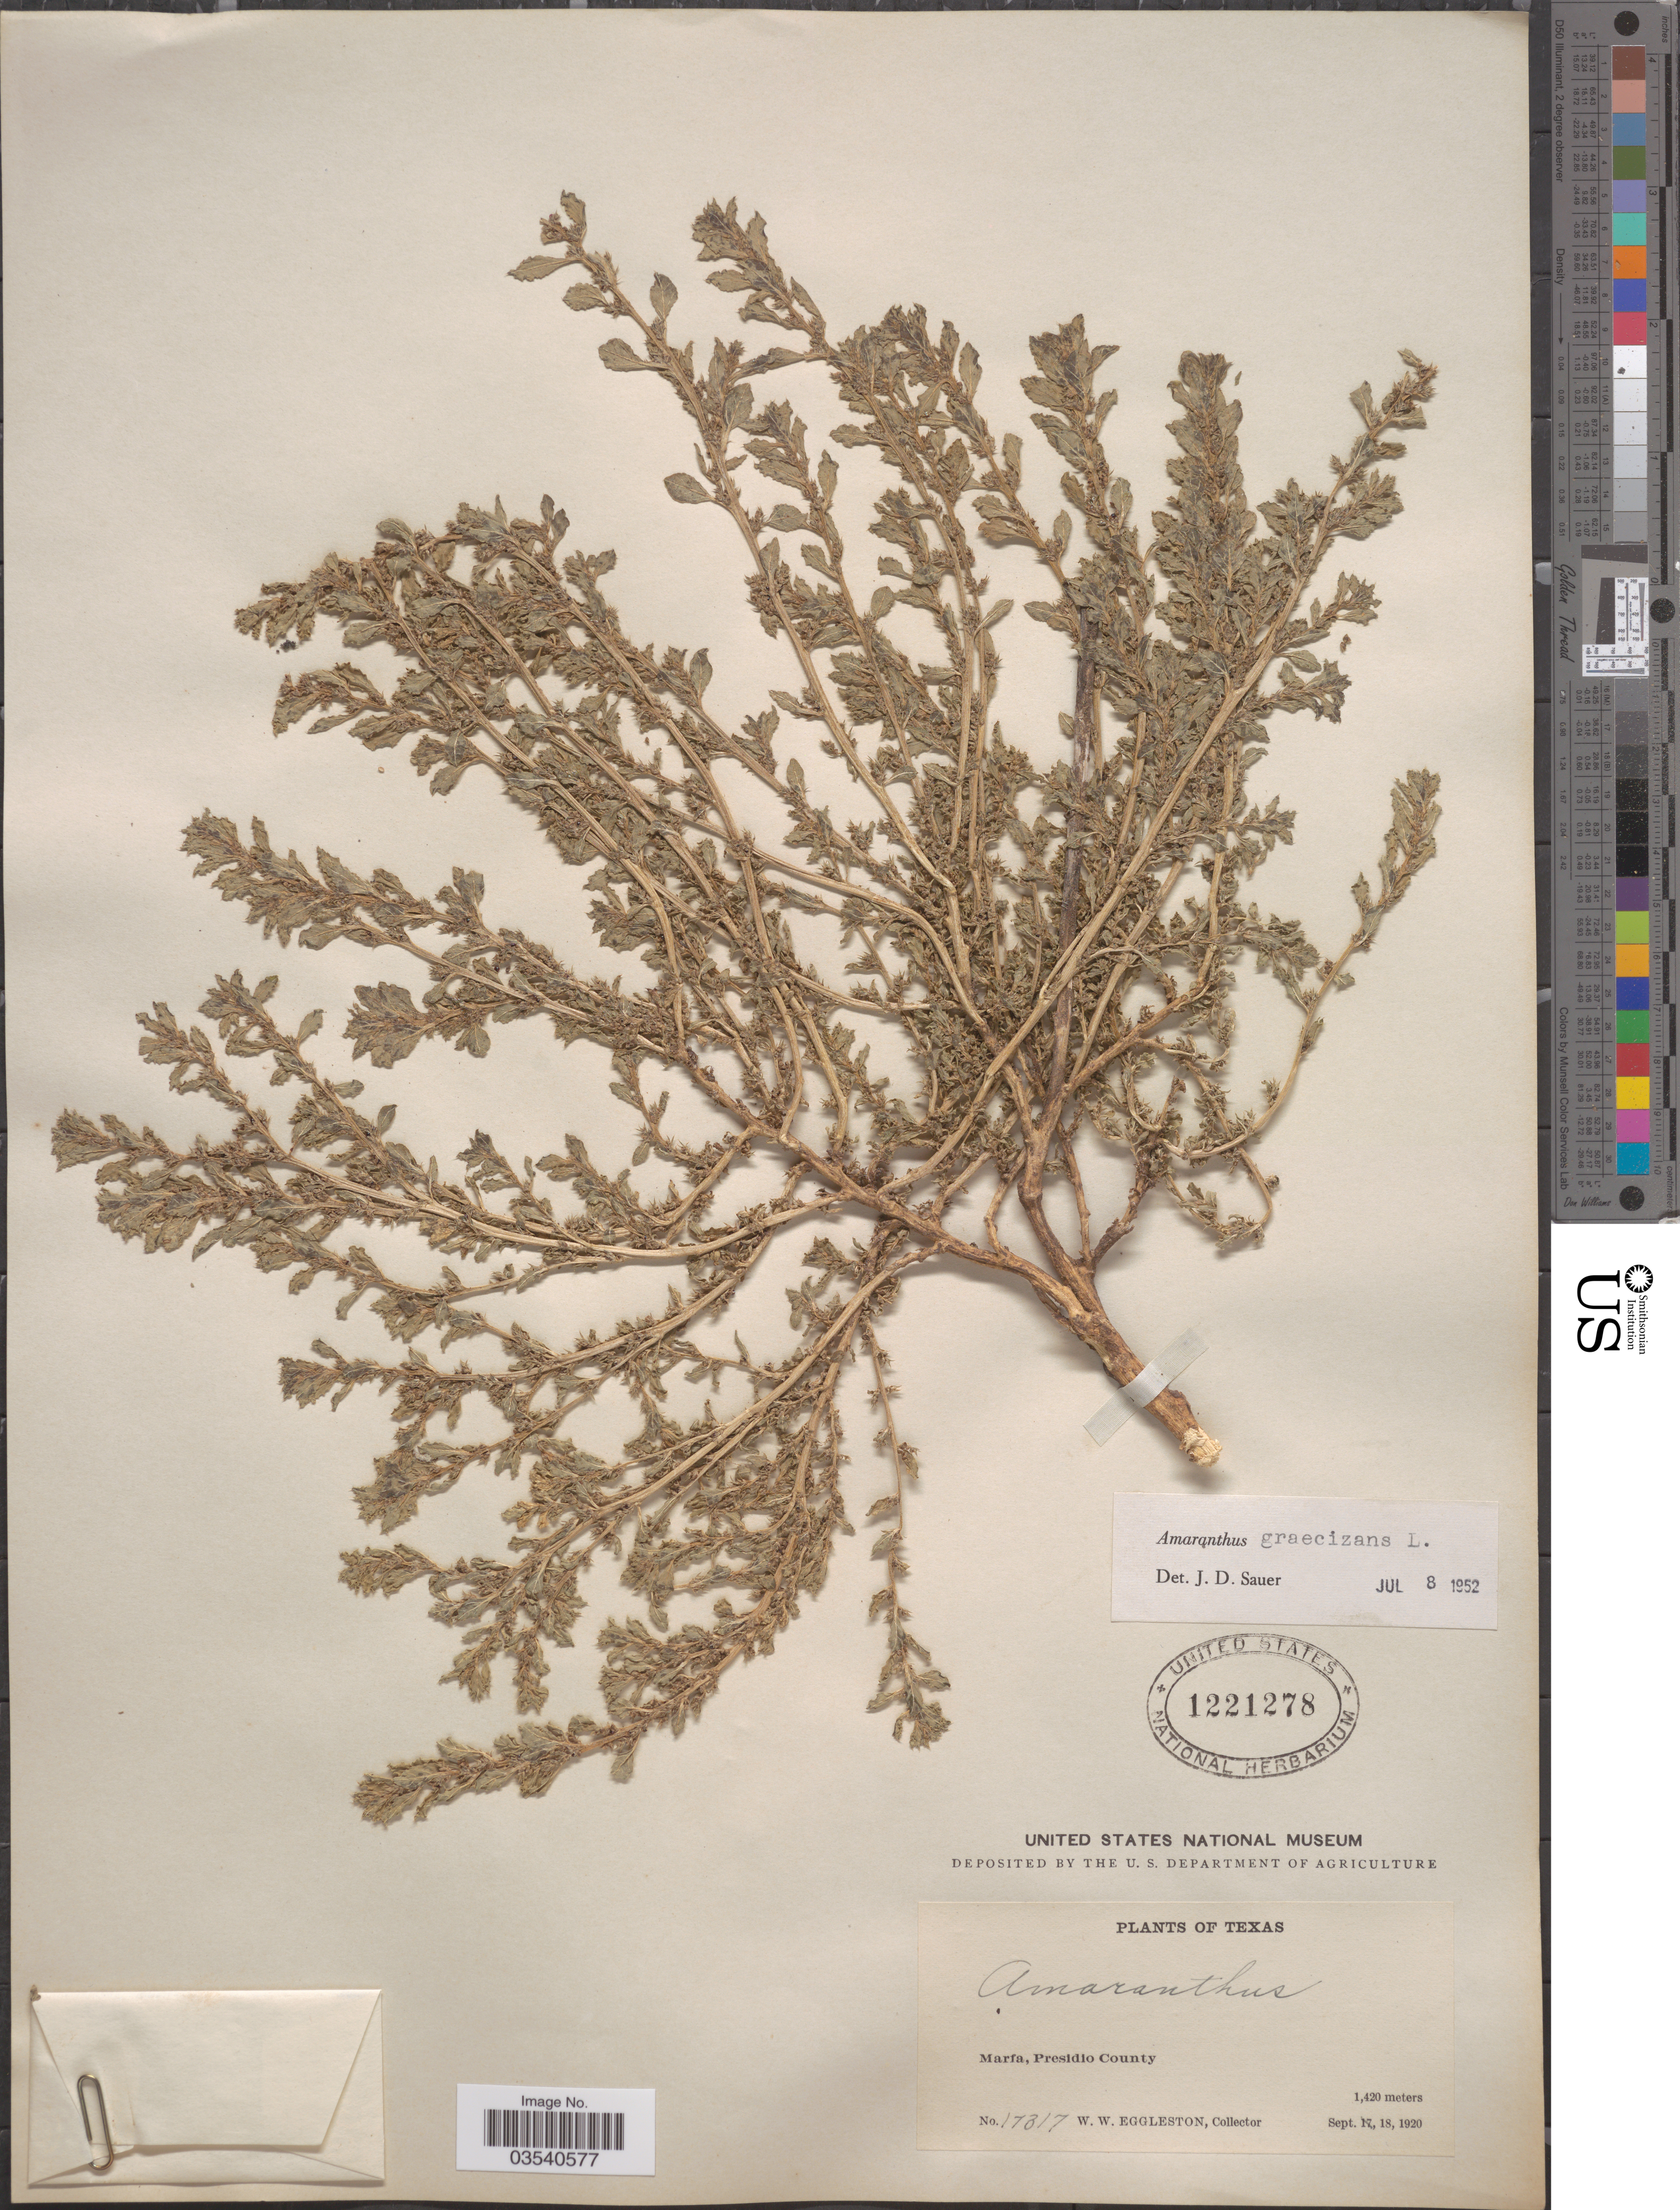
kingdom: Plantae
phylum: Tracheophyta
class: Magnoliopsida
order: Caryophyllales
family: Amaranthaceae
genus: Amaranthus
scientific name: Amaranthus graecizans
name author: L.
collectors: W. W. Eggleston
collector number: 17317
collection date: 1920-09-18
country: United States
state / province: Texas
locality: Marfa, Presidio County.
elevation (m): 1420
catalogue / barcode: US 1221278